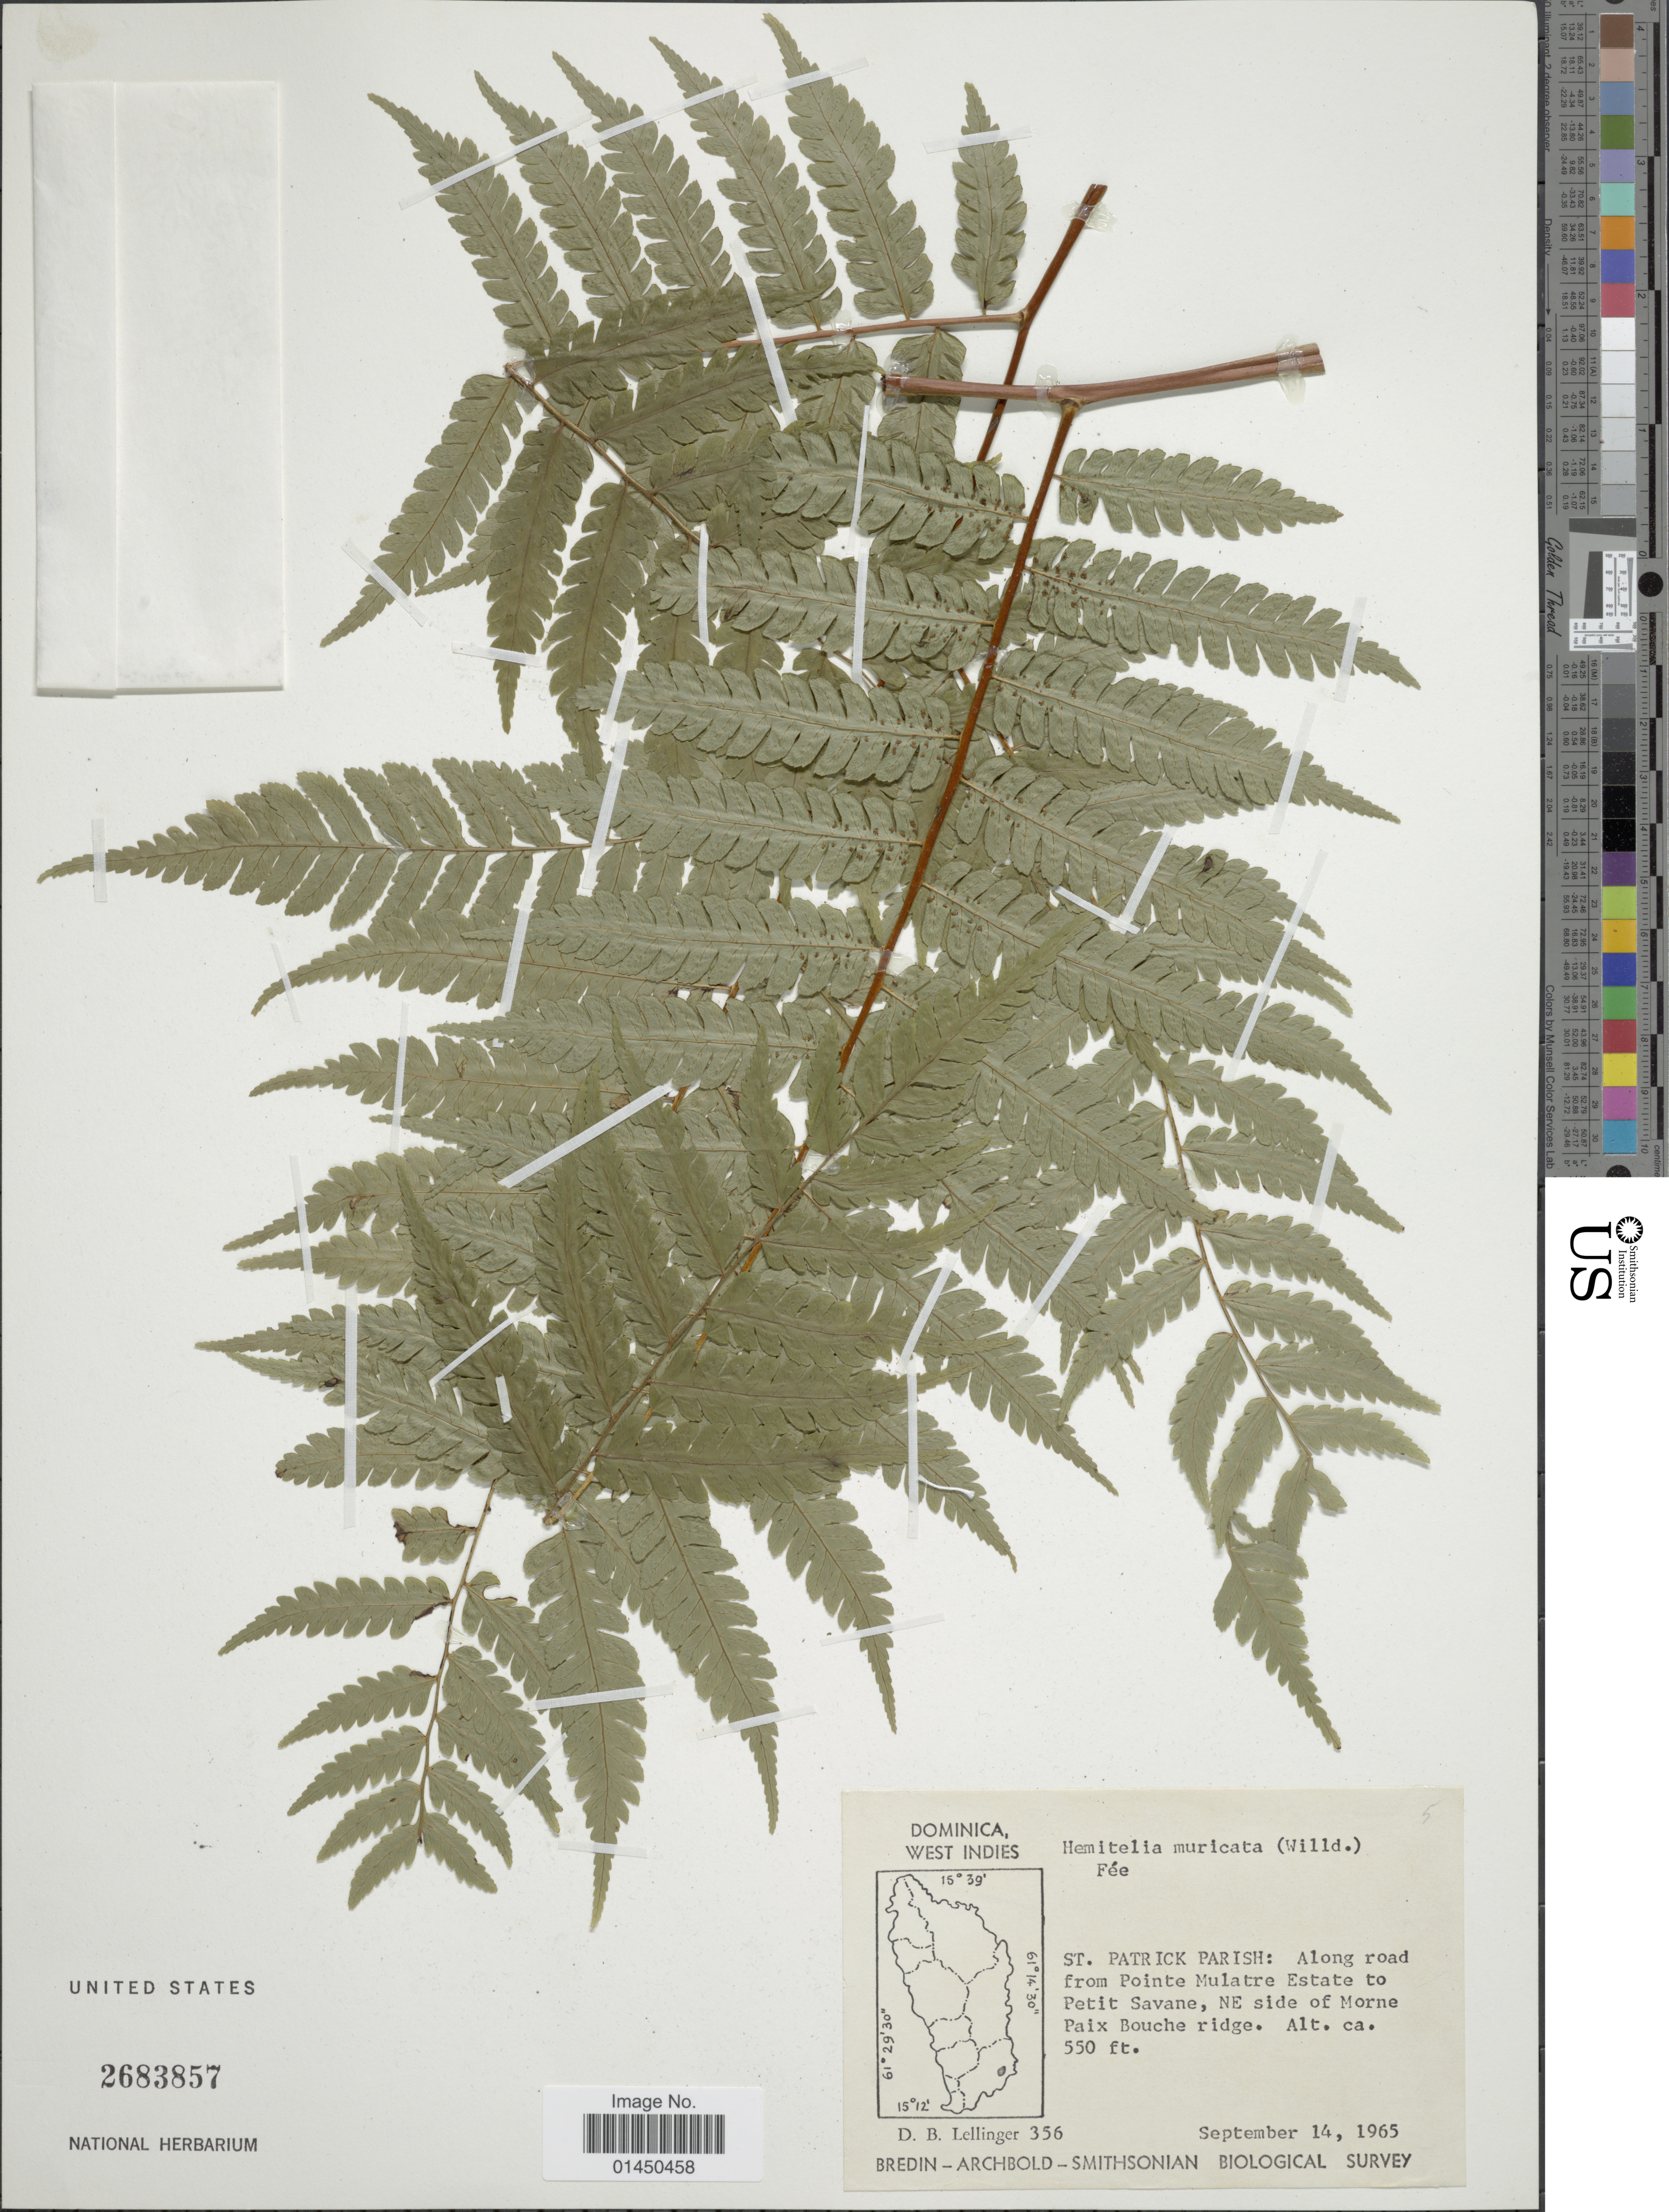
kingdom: Plantae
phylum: Tracheophyta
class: Polypodiopsida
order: Cyatheales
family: Cyatheaceae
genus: Cyathea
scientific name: Cyathea muricata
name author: (Willd.) Fée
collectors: D. B. Lellinger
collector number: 356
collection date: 1965-09-14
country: Dominica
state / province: St. Patrick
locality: Along road from Pointe Mulatre Estate to Petit Savane, NE side of Morne Paix Bouche ridge.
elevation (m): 168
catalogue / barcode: US 2683857